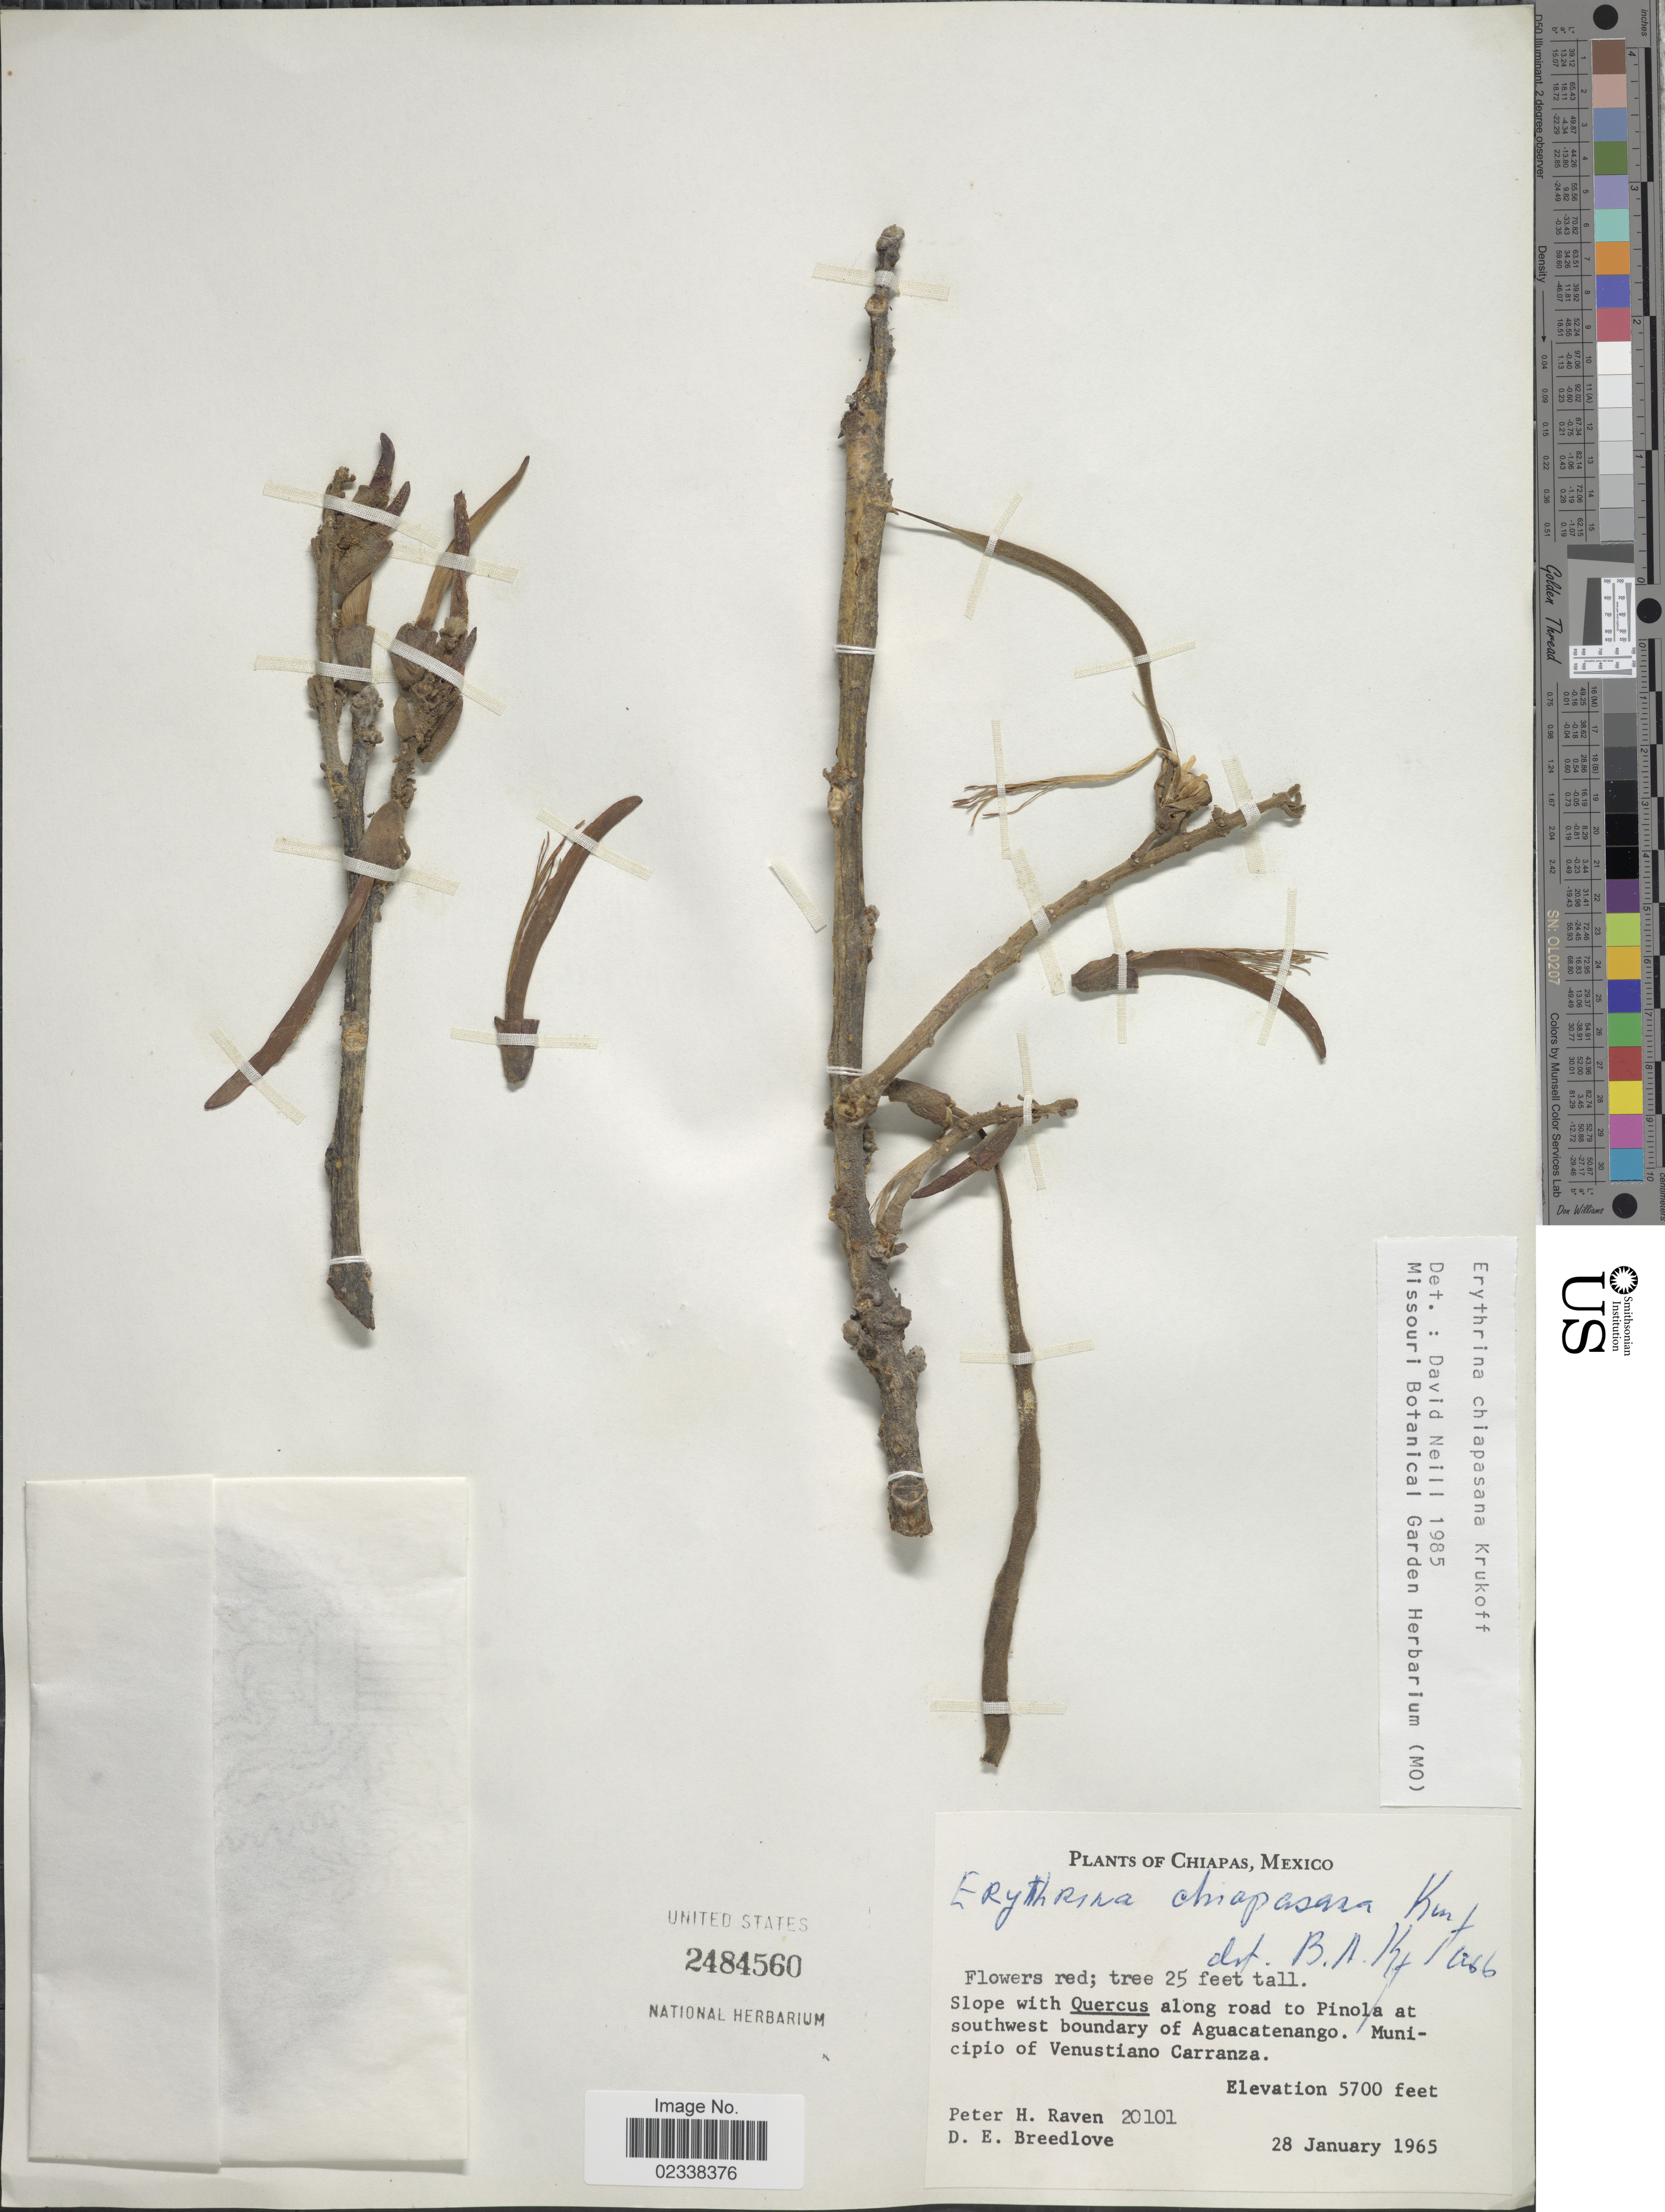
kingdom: Plantae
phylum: Tracheophyta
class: Magnoliopsida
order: Fabales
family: Fabaceae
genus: Erythrina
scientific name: Erythrina chiapasana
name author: Krukoff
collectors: P. Raven & D. E. Breedlove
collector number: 20101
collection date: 1965-01-28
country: Mexico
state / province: Chiapas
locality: Along road to Pinola at southwest boundary of Aguacatenango. Municipio of Venustiano Carranza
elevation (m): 1737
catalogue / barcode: US 2484560